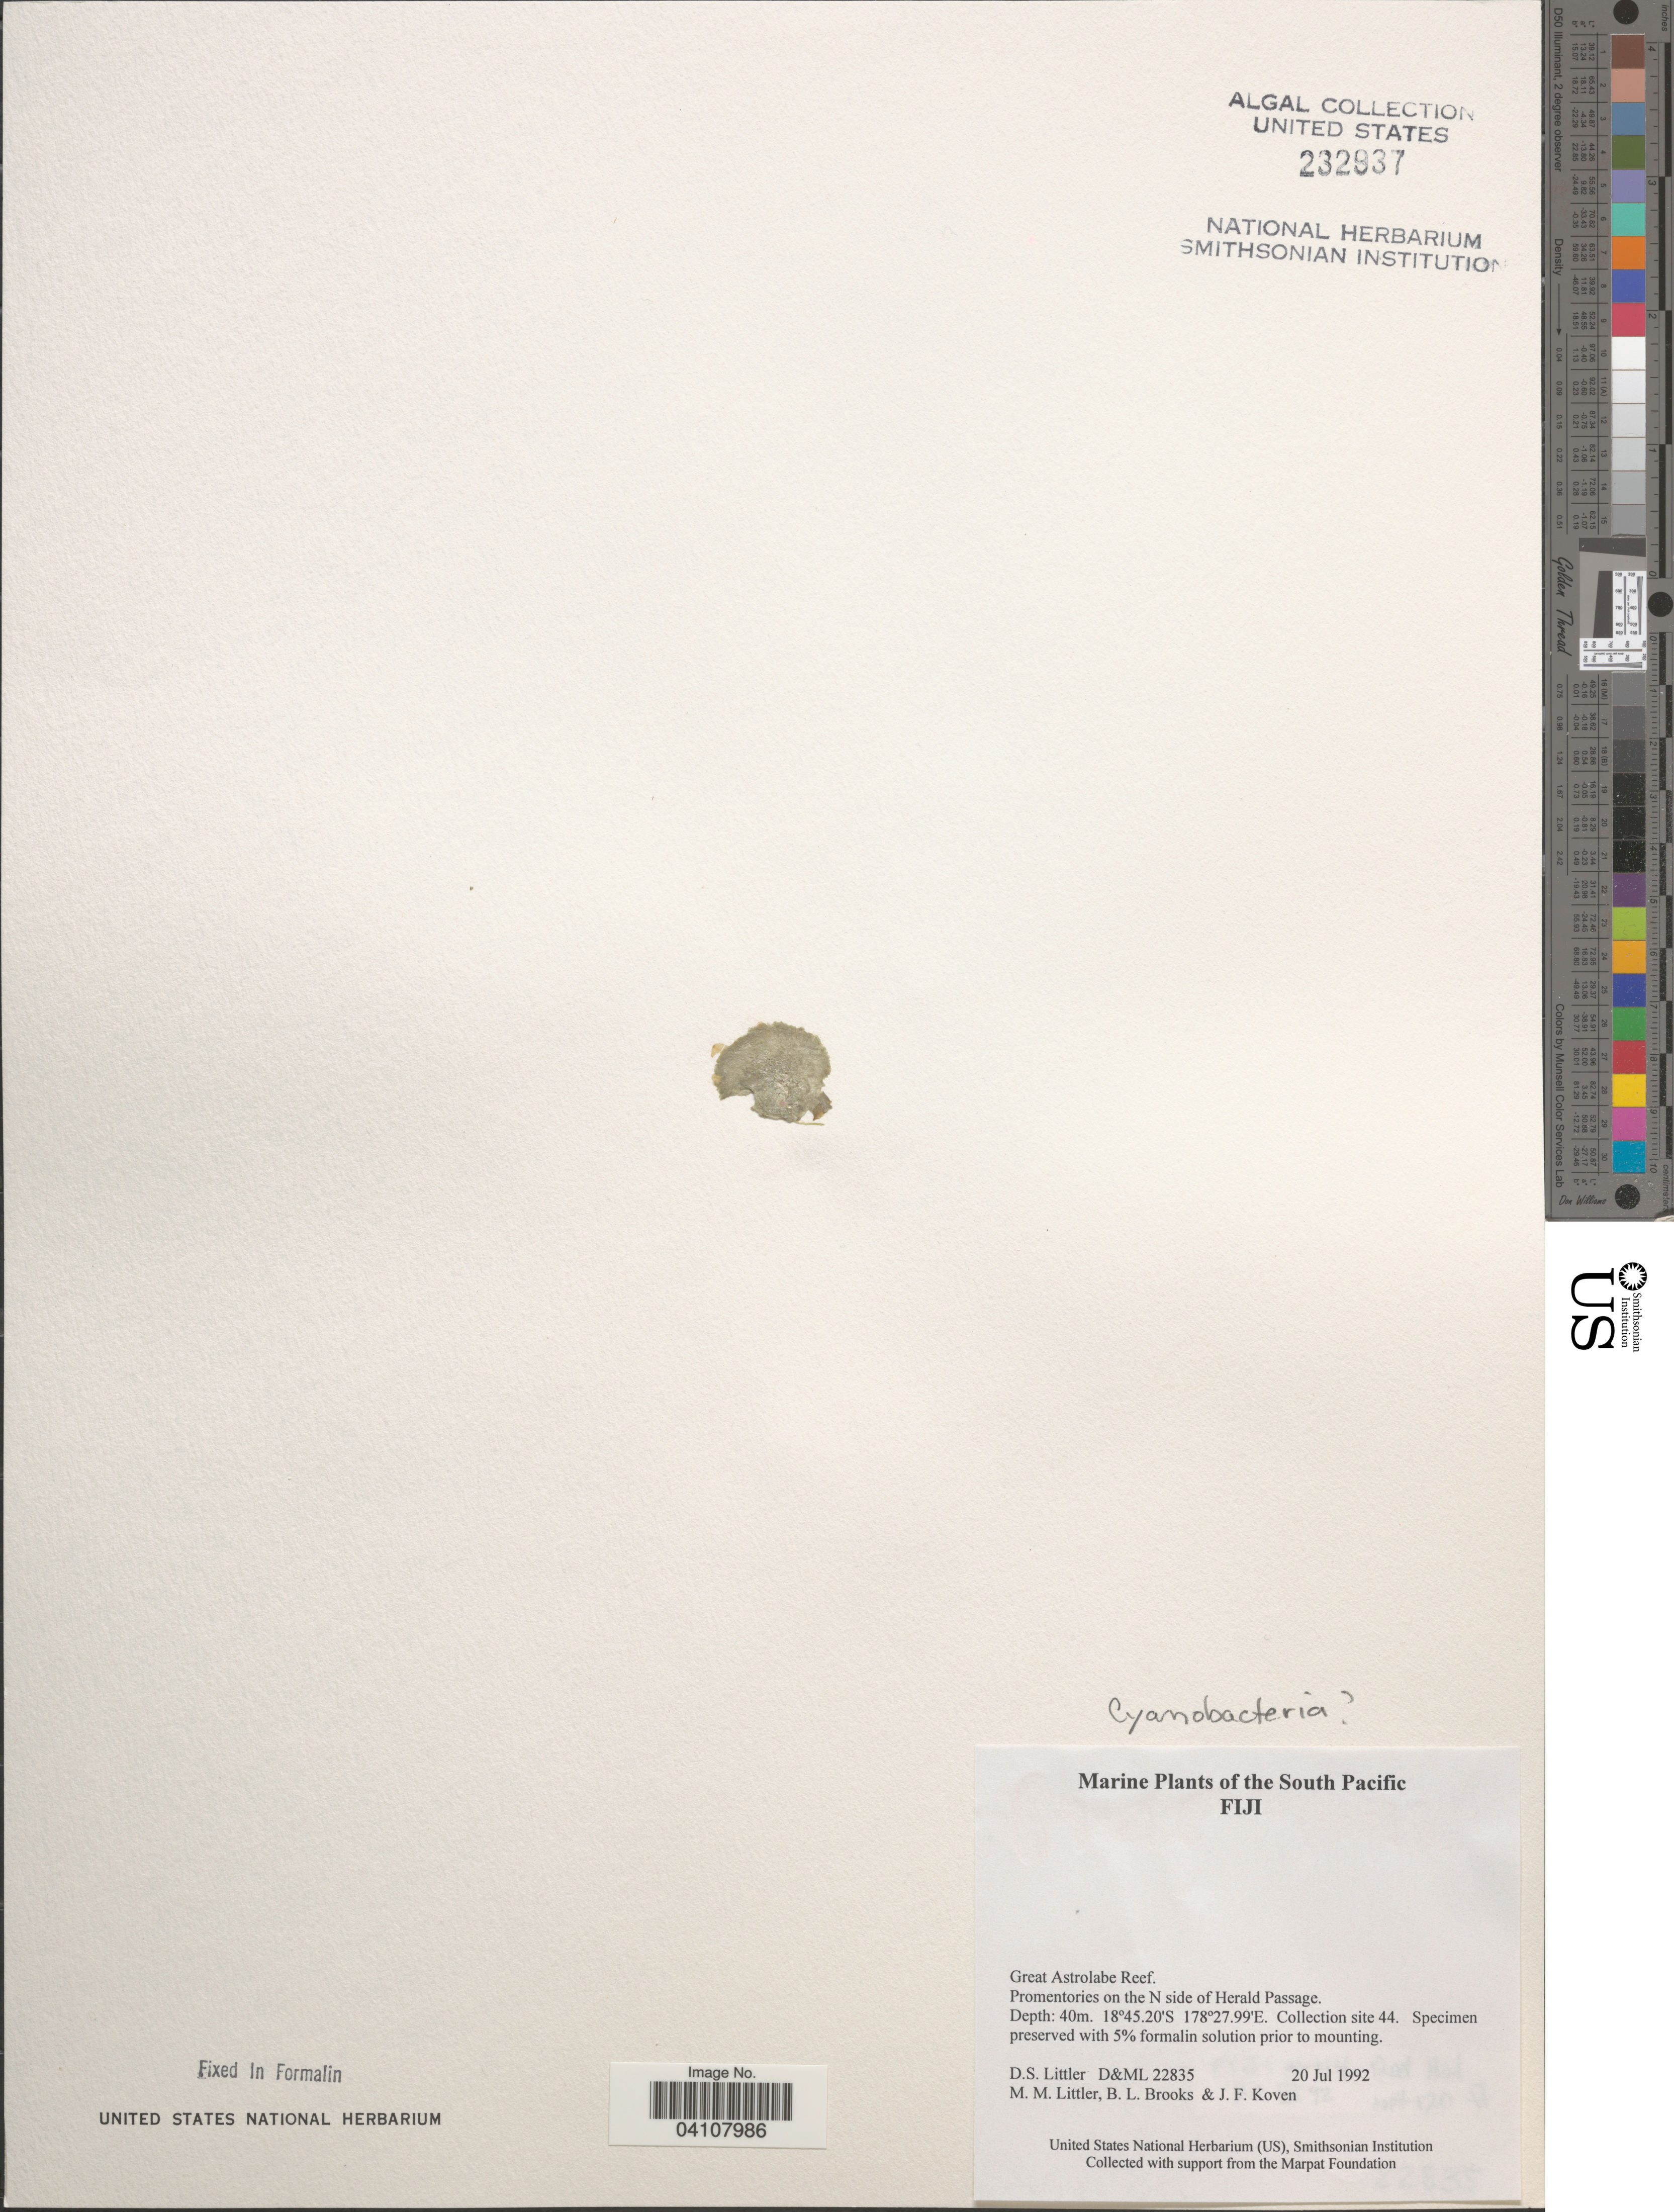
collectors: D. S. Littler, B. Brooks & J. Koven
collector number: D&ML22835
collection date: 1992-07-20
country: Fiji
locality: The South Pacific. Great Astrolabe Reef. Promentories on the N side of Herald Passage. Collection site 44.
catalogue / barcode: US 232937